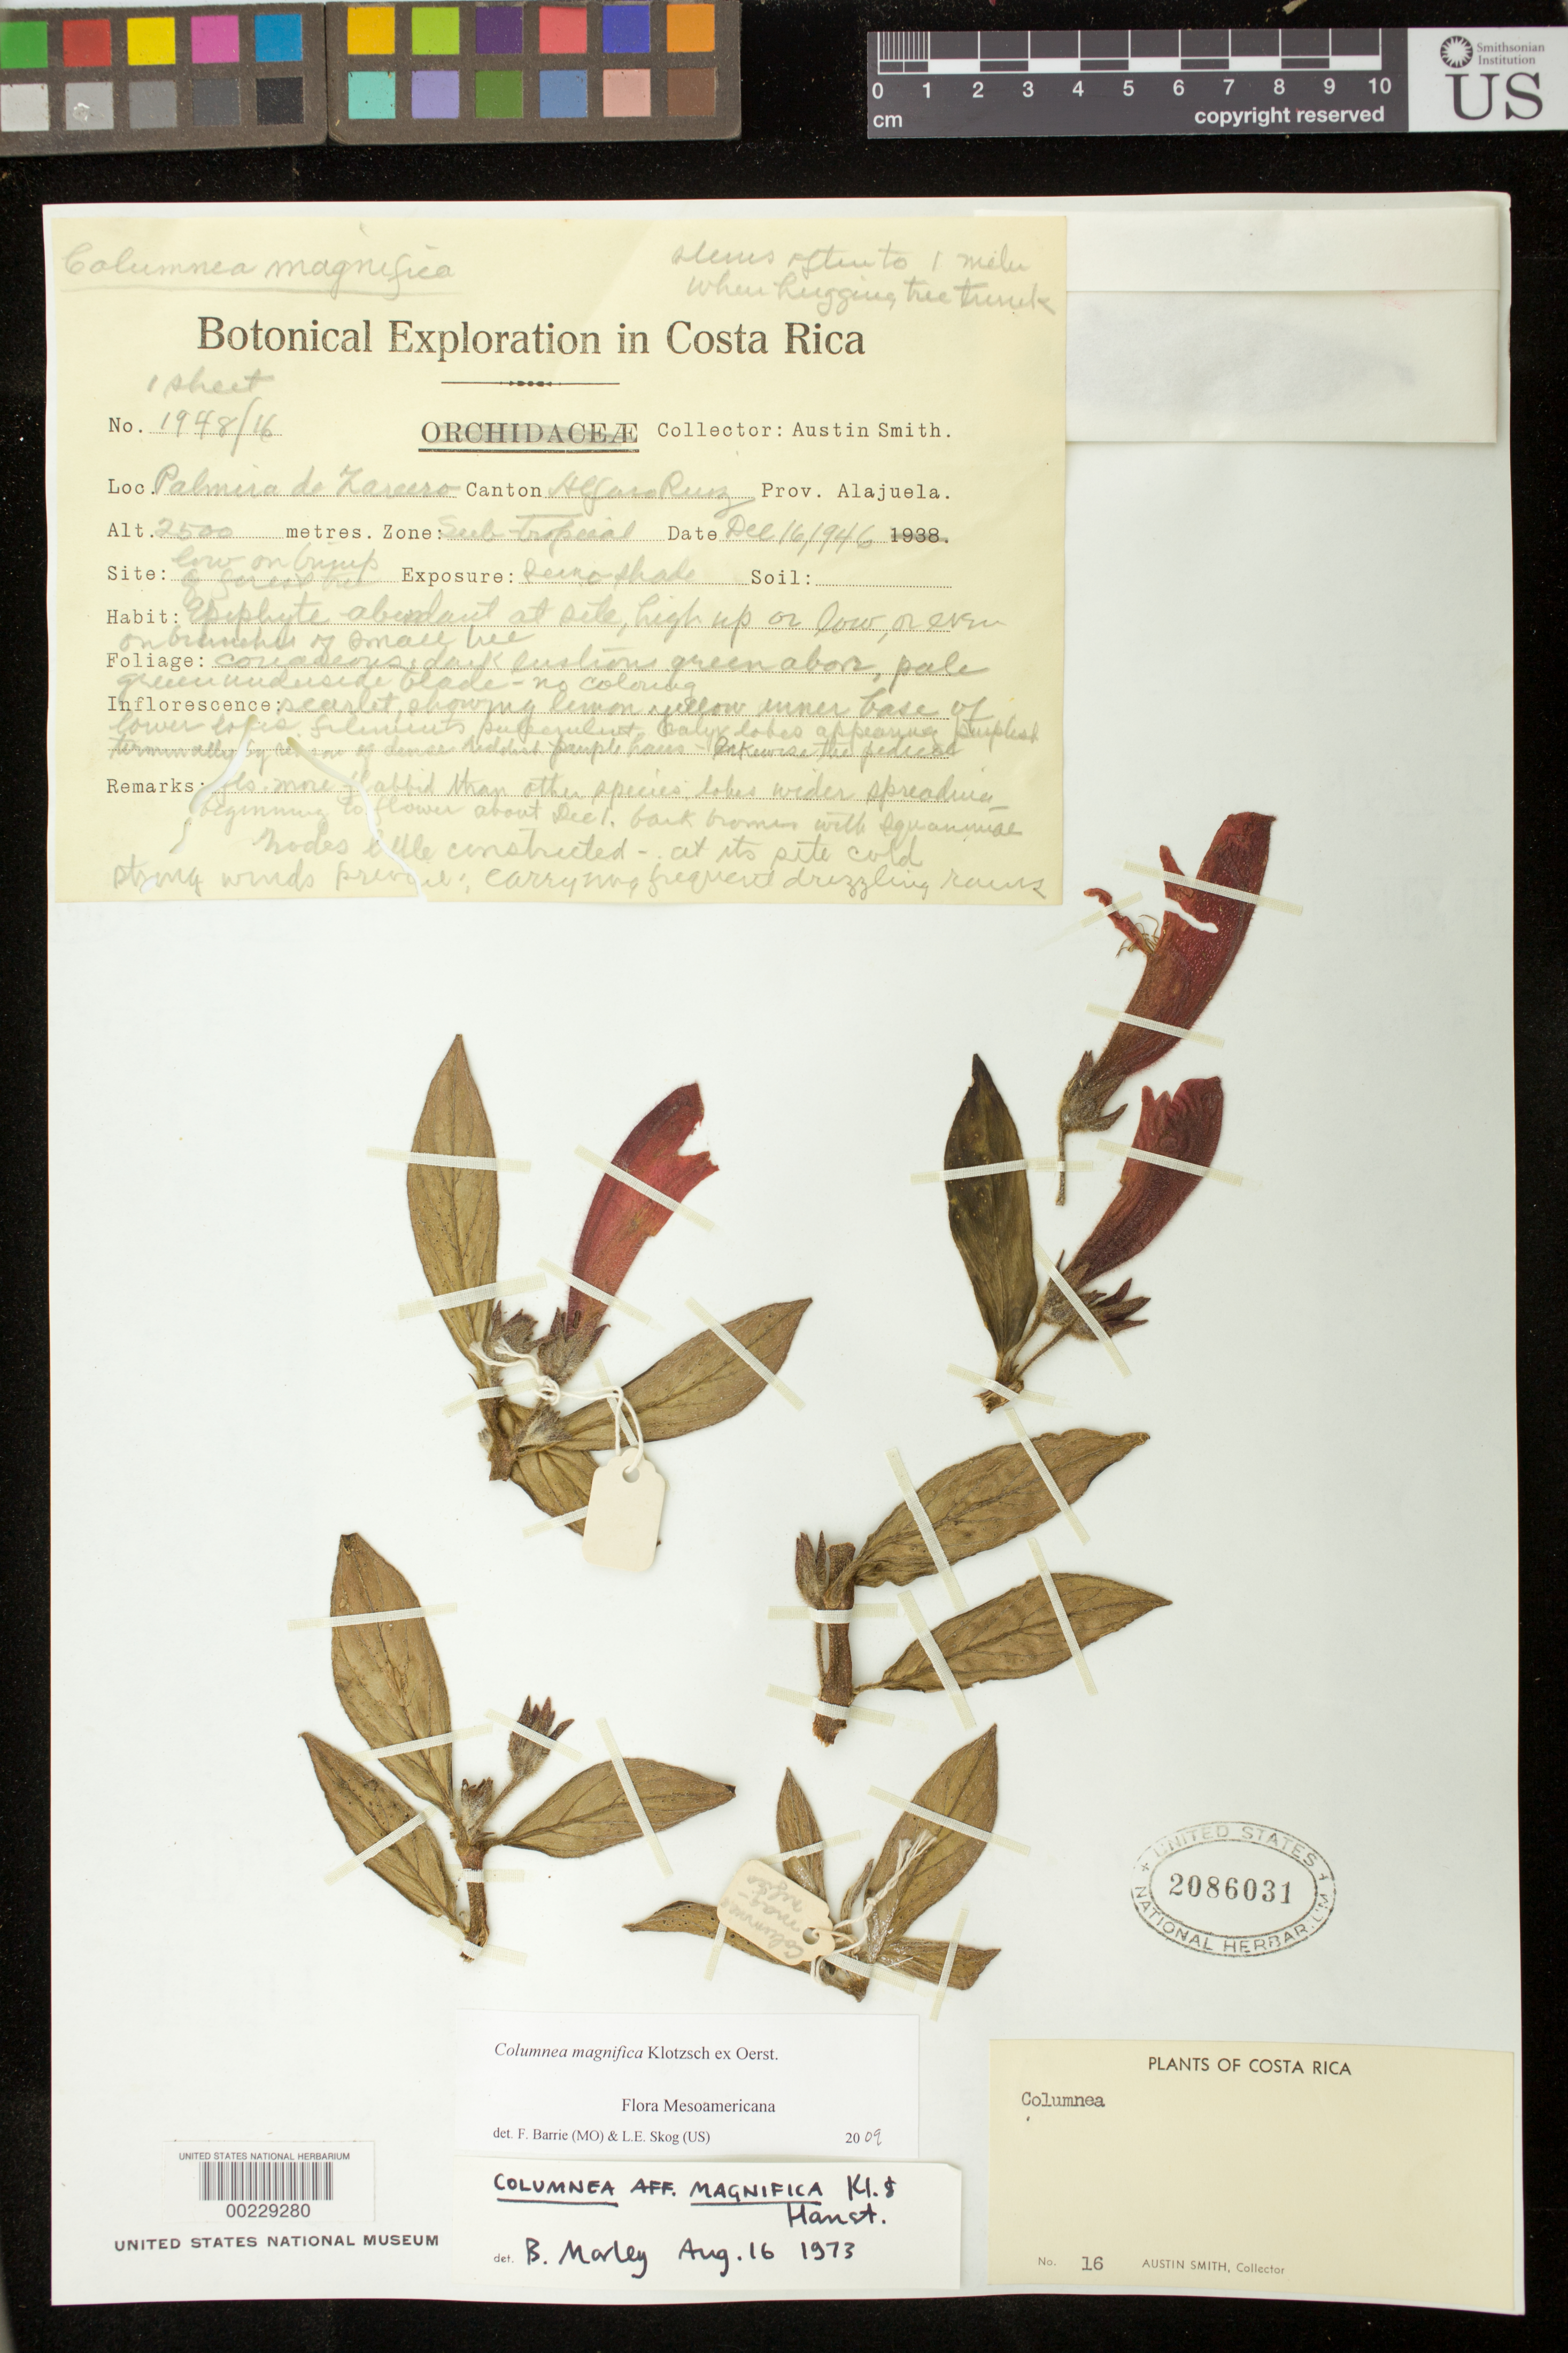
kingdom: Plantae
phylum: Tracheophyta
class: Magnoliopsida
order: Lamiales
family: Gesneriaceae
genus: Columnea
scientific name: Columnea magnifica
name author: Klotzsch ex Oerst.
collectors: Aust P. Smith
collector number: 1948/ 16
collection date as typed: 16 Dec 1946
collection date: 1946-12-16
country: Costa Rica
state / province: Alajuela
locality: Canton Alfaro Ruiz, Palmira de Zarcero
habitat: Sub-tropical zone, low on trunk of forest tree, semi-shade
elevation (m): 2500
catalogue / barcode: US 2086031